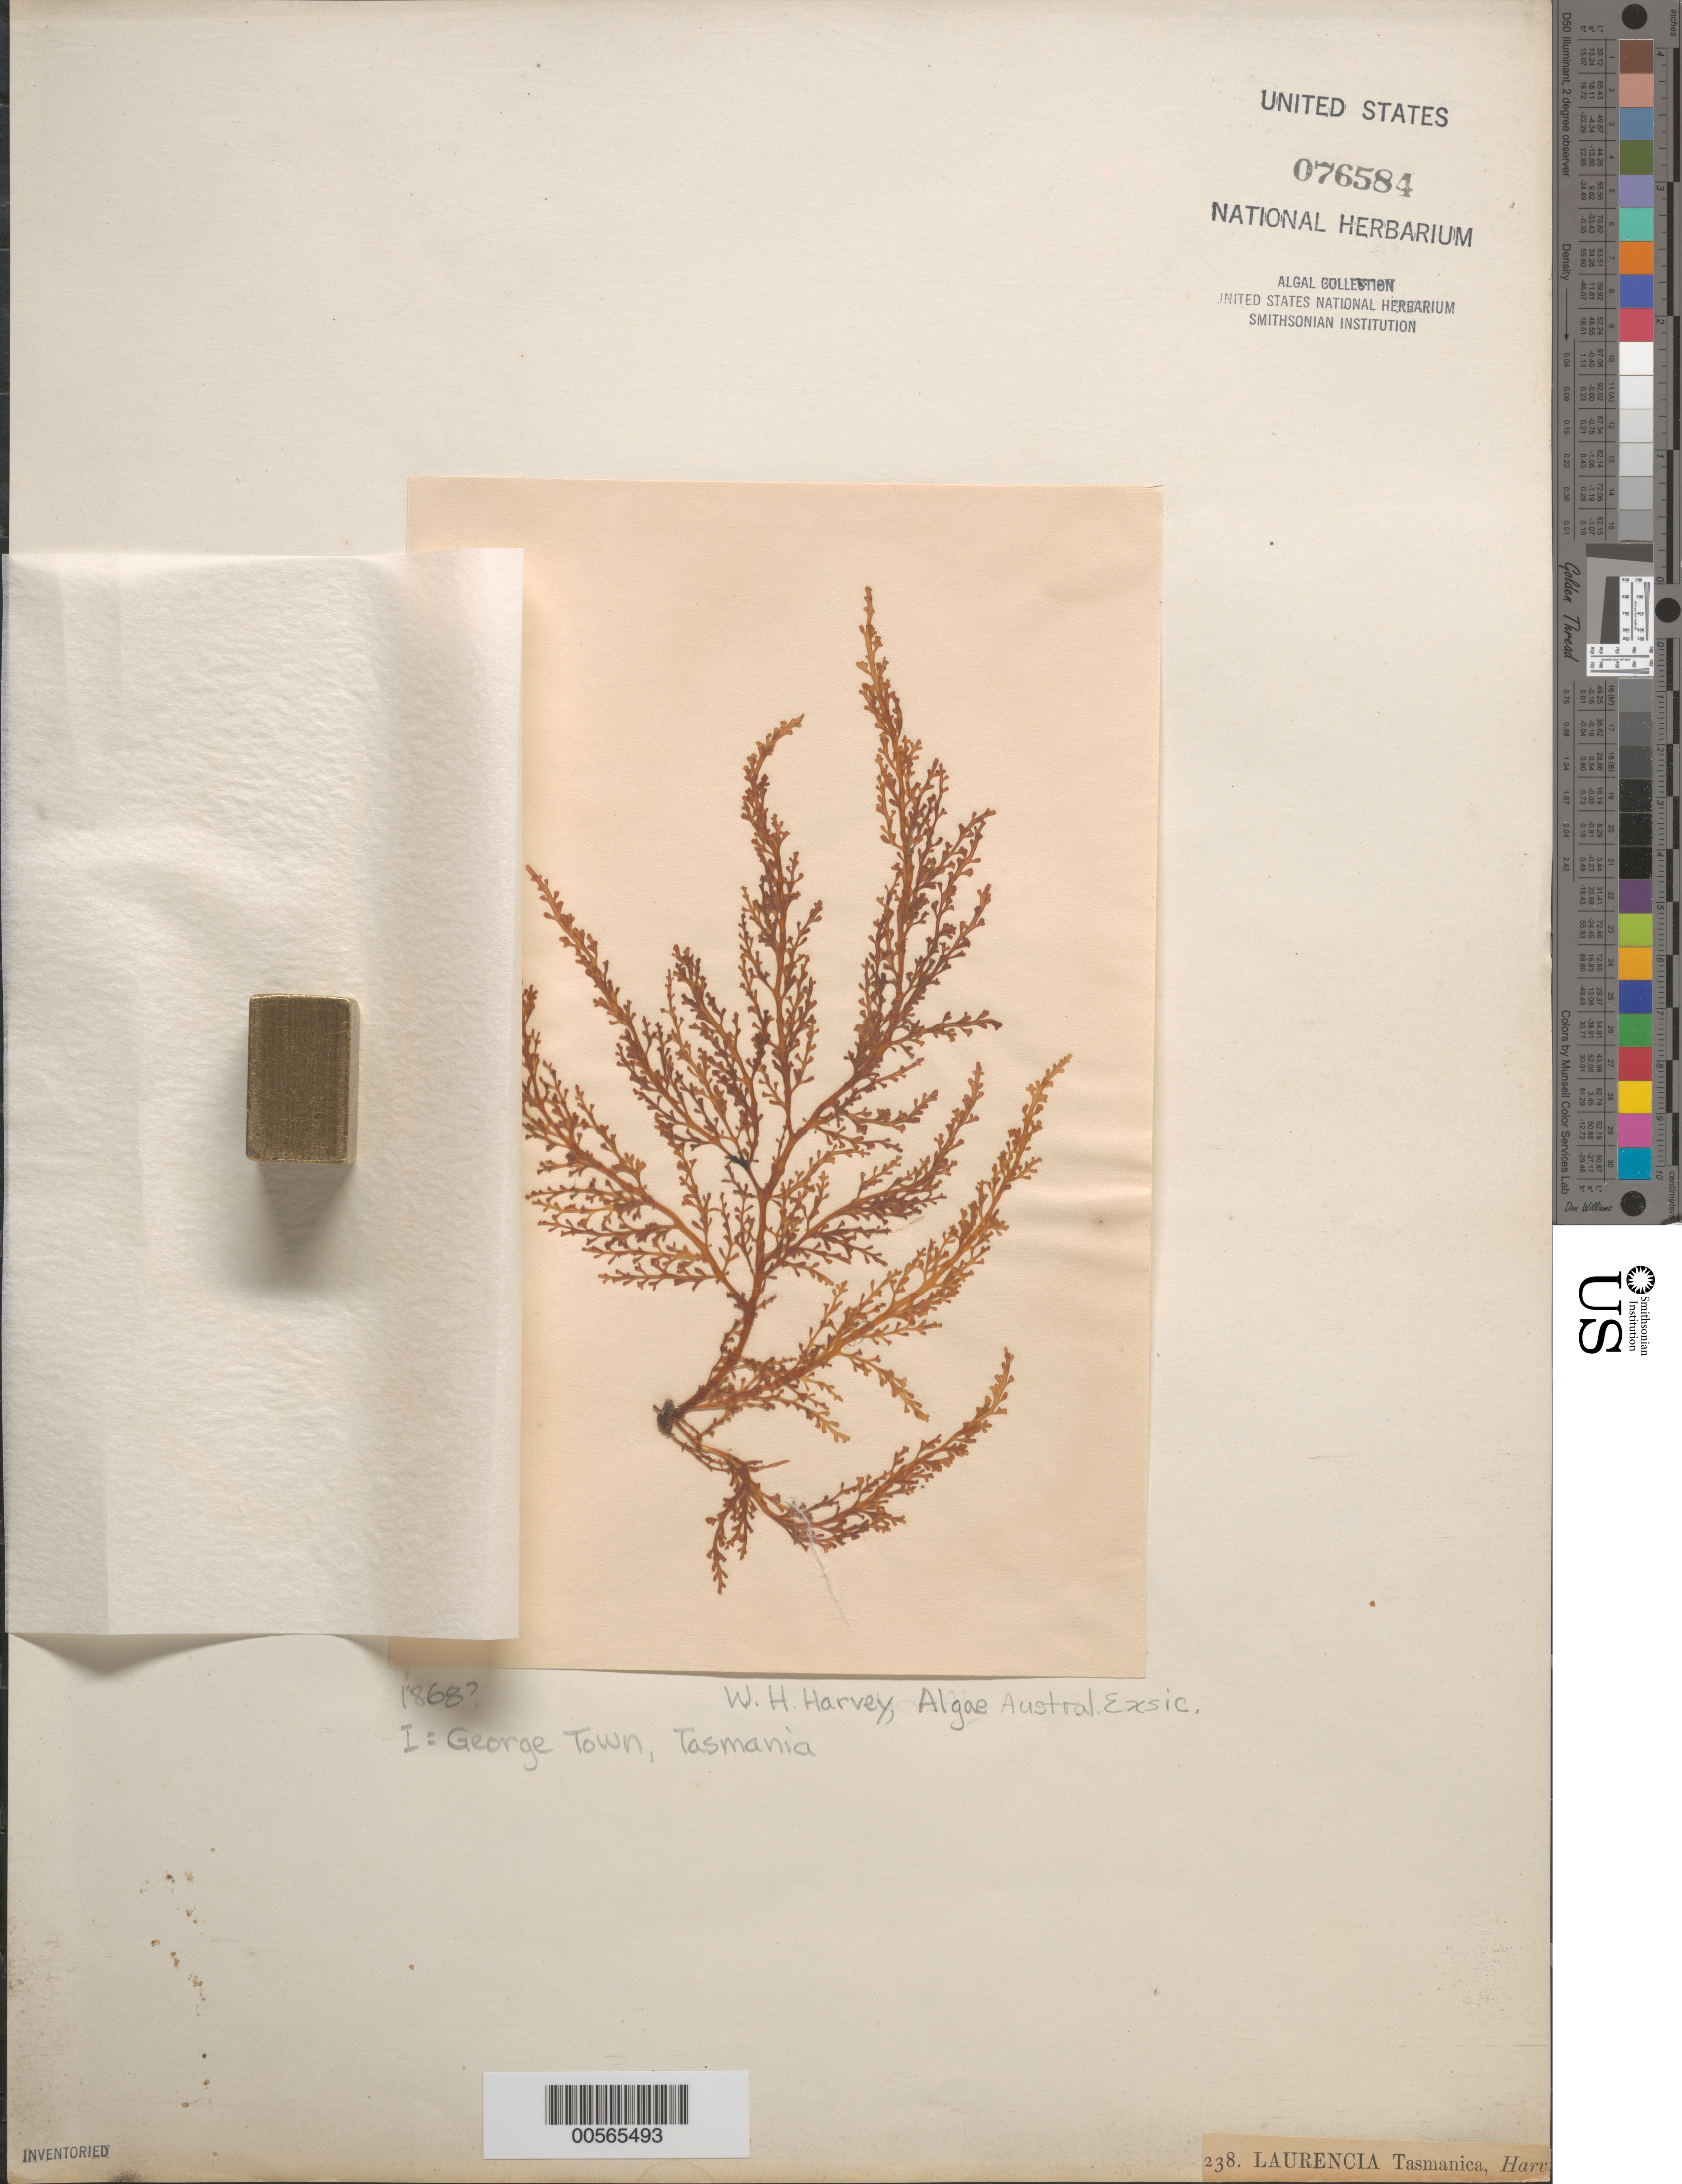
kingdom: Plantae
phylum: Rhodophyta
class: Florideophyceae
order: Ceramiales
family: Rhodomelaceae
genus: Laurencia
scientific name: Laurencia tasmanica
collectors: W. Harvey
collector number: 238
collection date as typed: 1868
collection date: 1868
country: Australia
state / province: Tasmania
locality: George Town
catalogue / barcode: US 76584